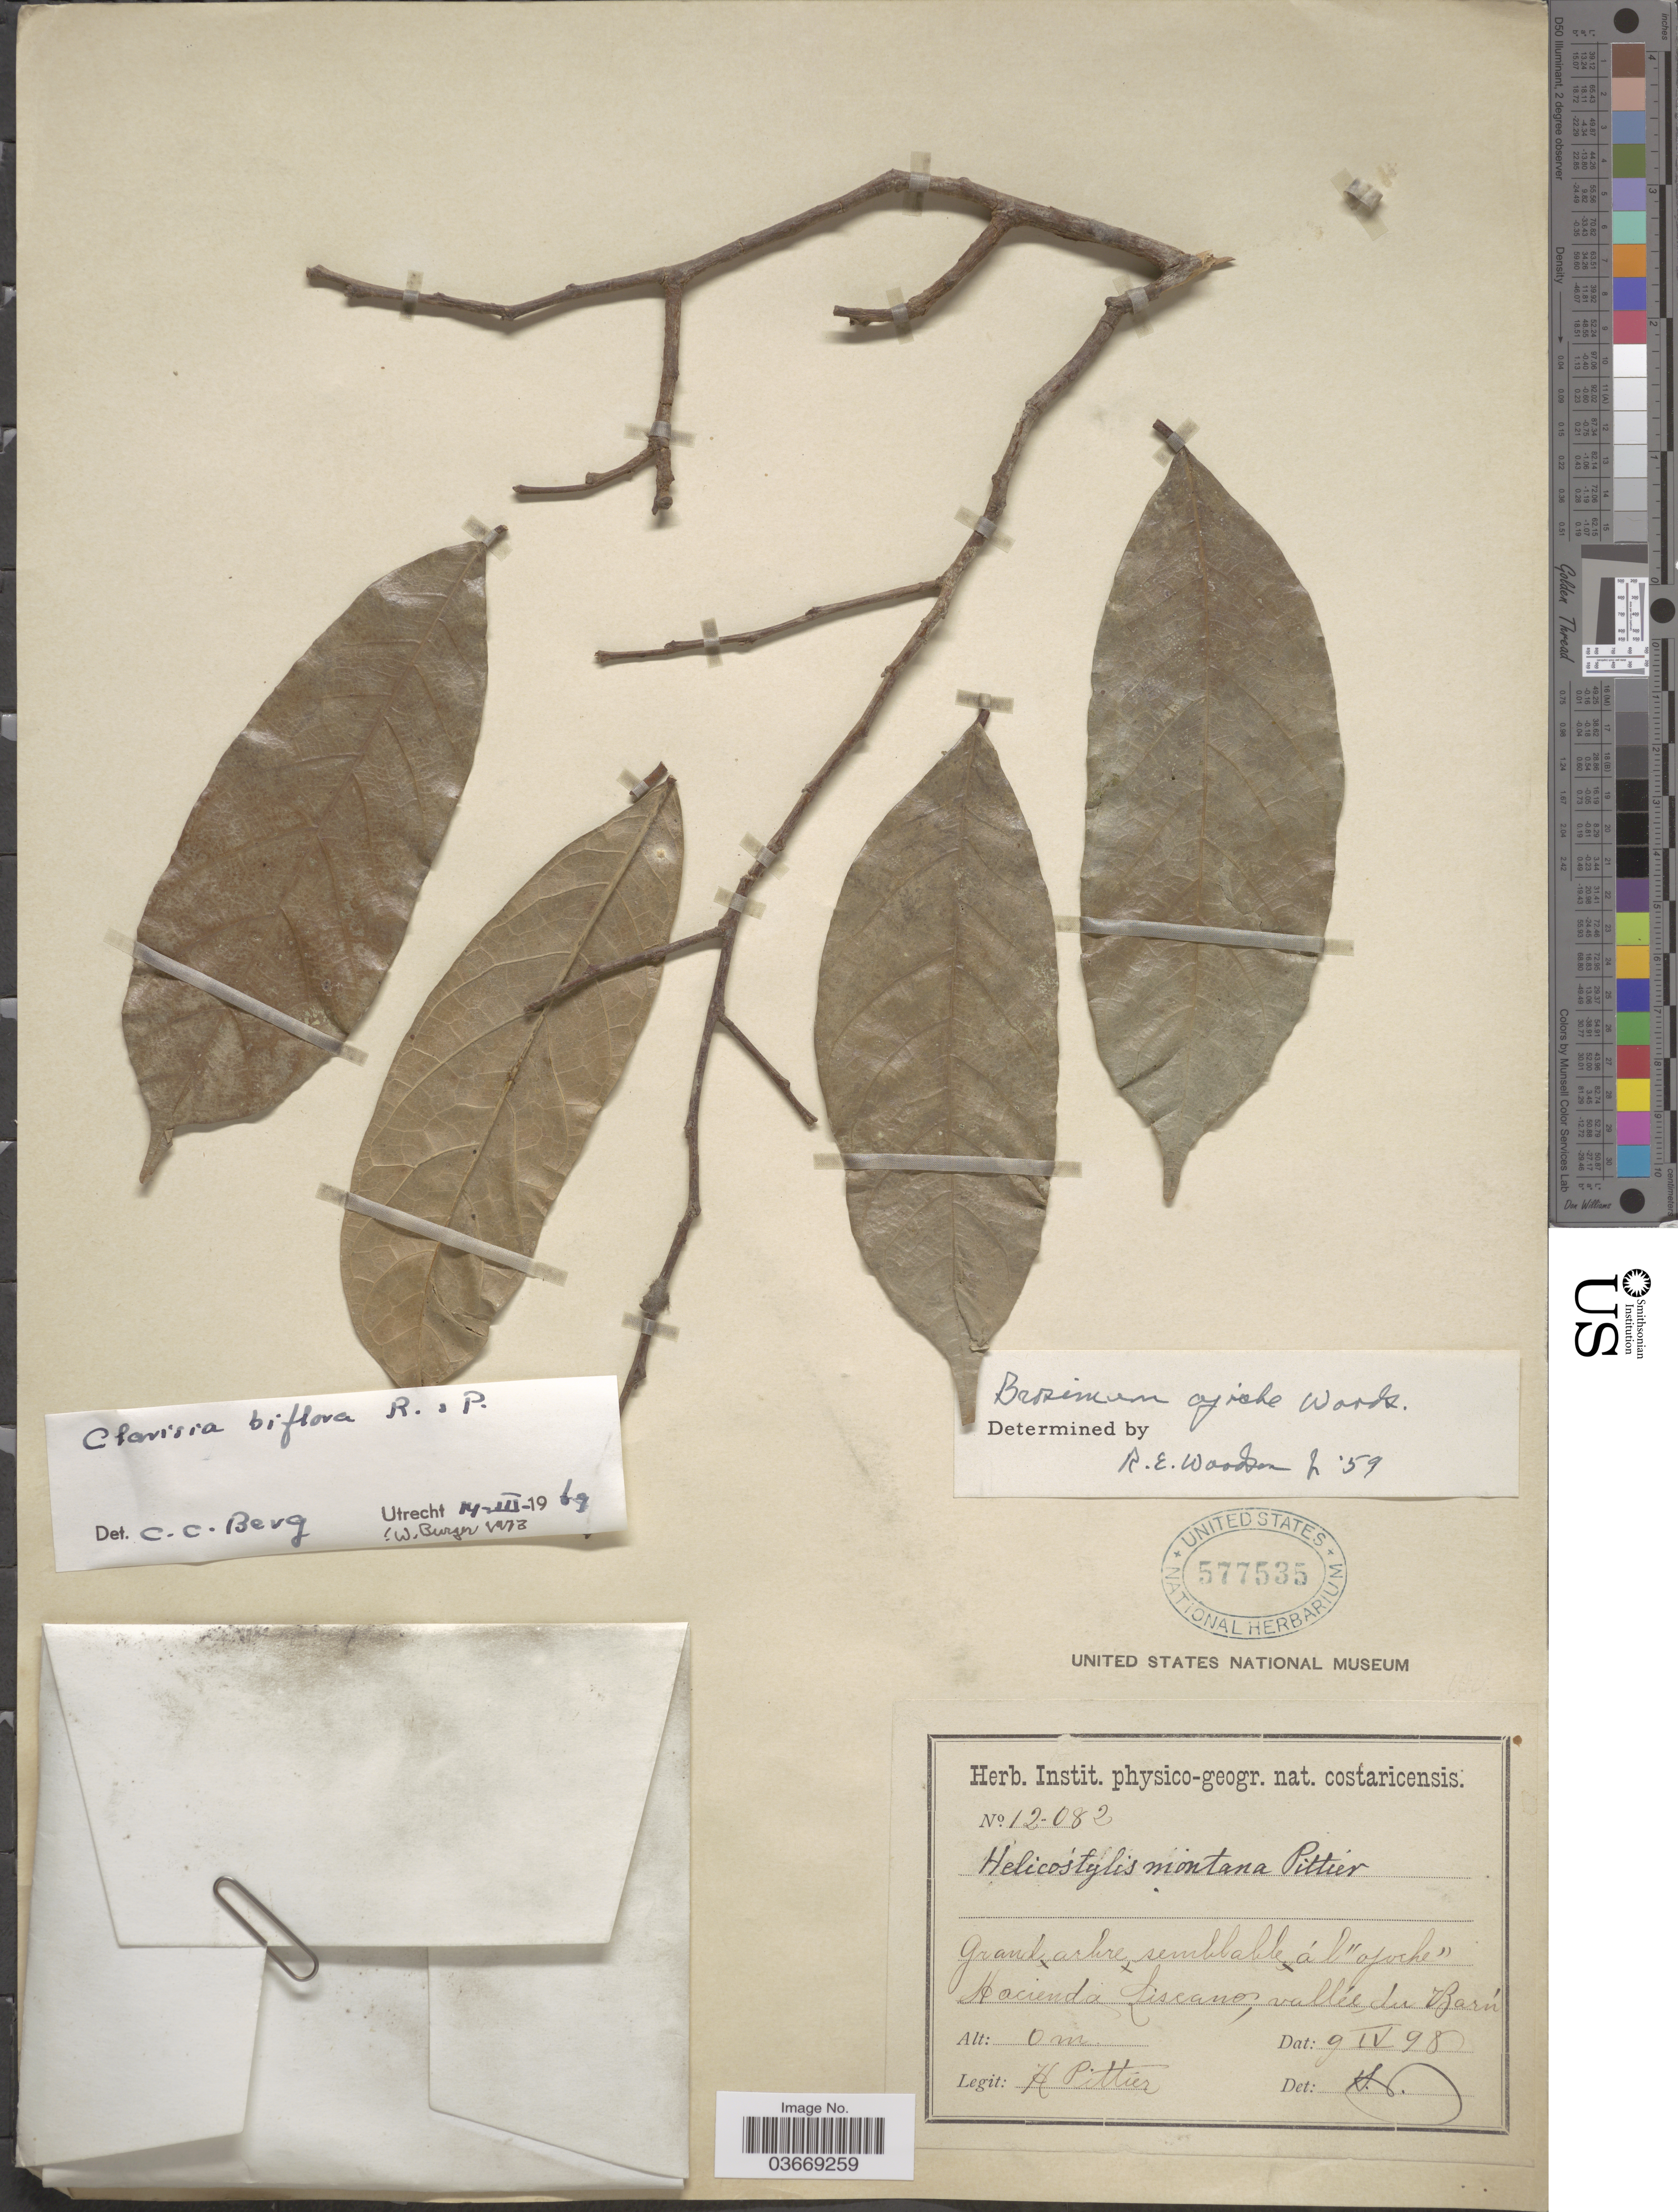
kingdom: Plantae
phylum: Tracheophyta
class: Magnoliopsida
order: Rosales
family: Moraceae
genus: Clarisia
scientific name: Clarisia biflora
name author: Ruiz & Pav.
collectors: H. F. Pittier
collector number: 12082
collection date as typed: Transcribed d/m/y: 9/4/98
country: Costa Rica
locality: Hacienda Liscano, vallee du Barú.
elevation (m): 0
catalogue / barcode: US 577535